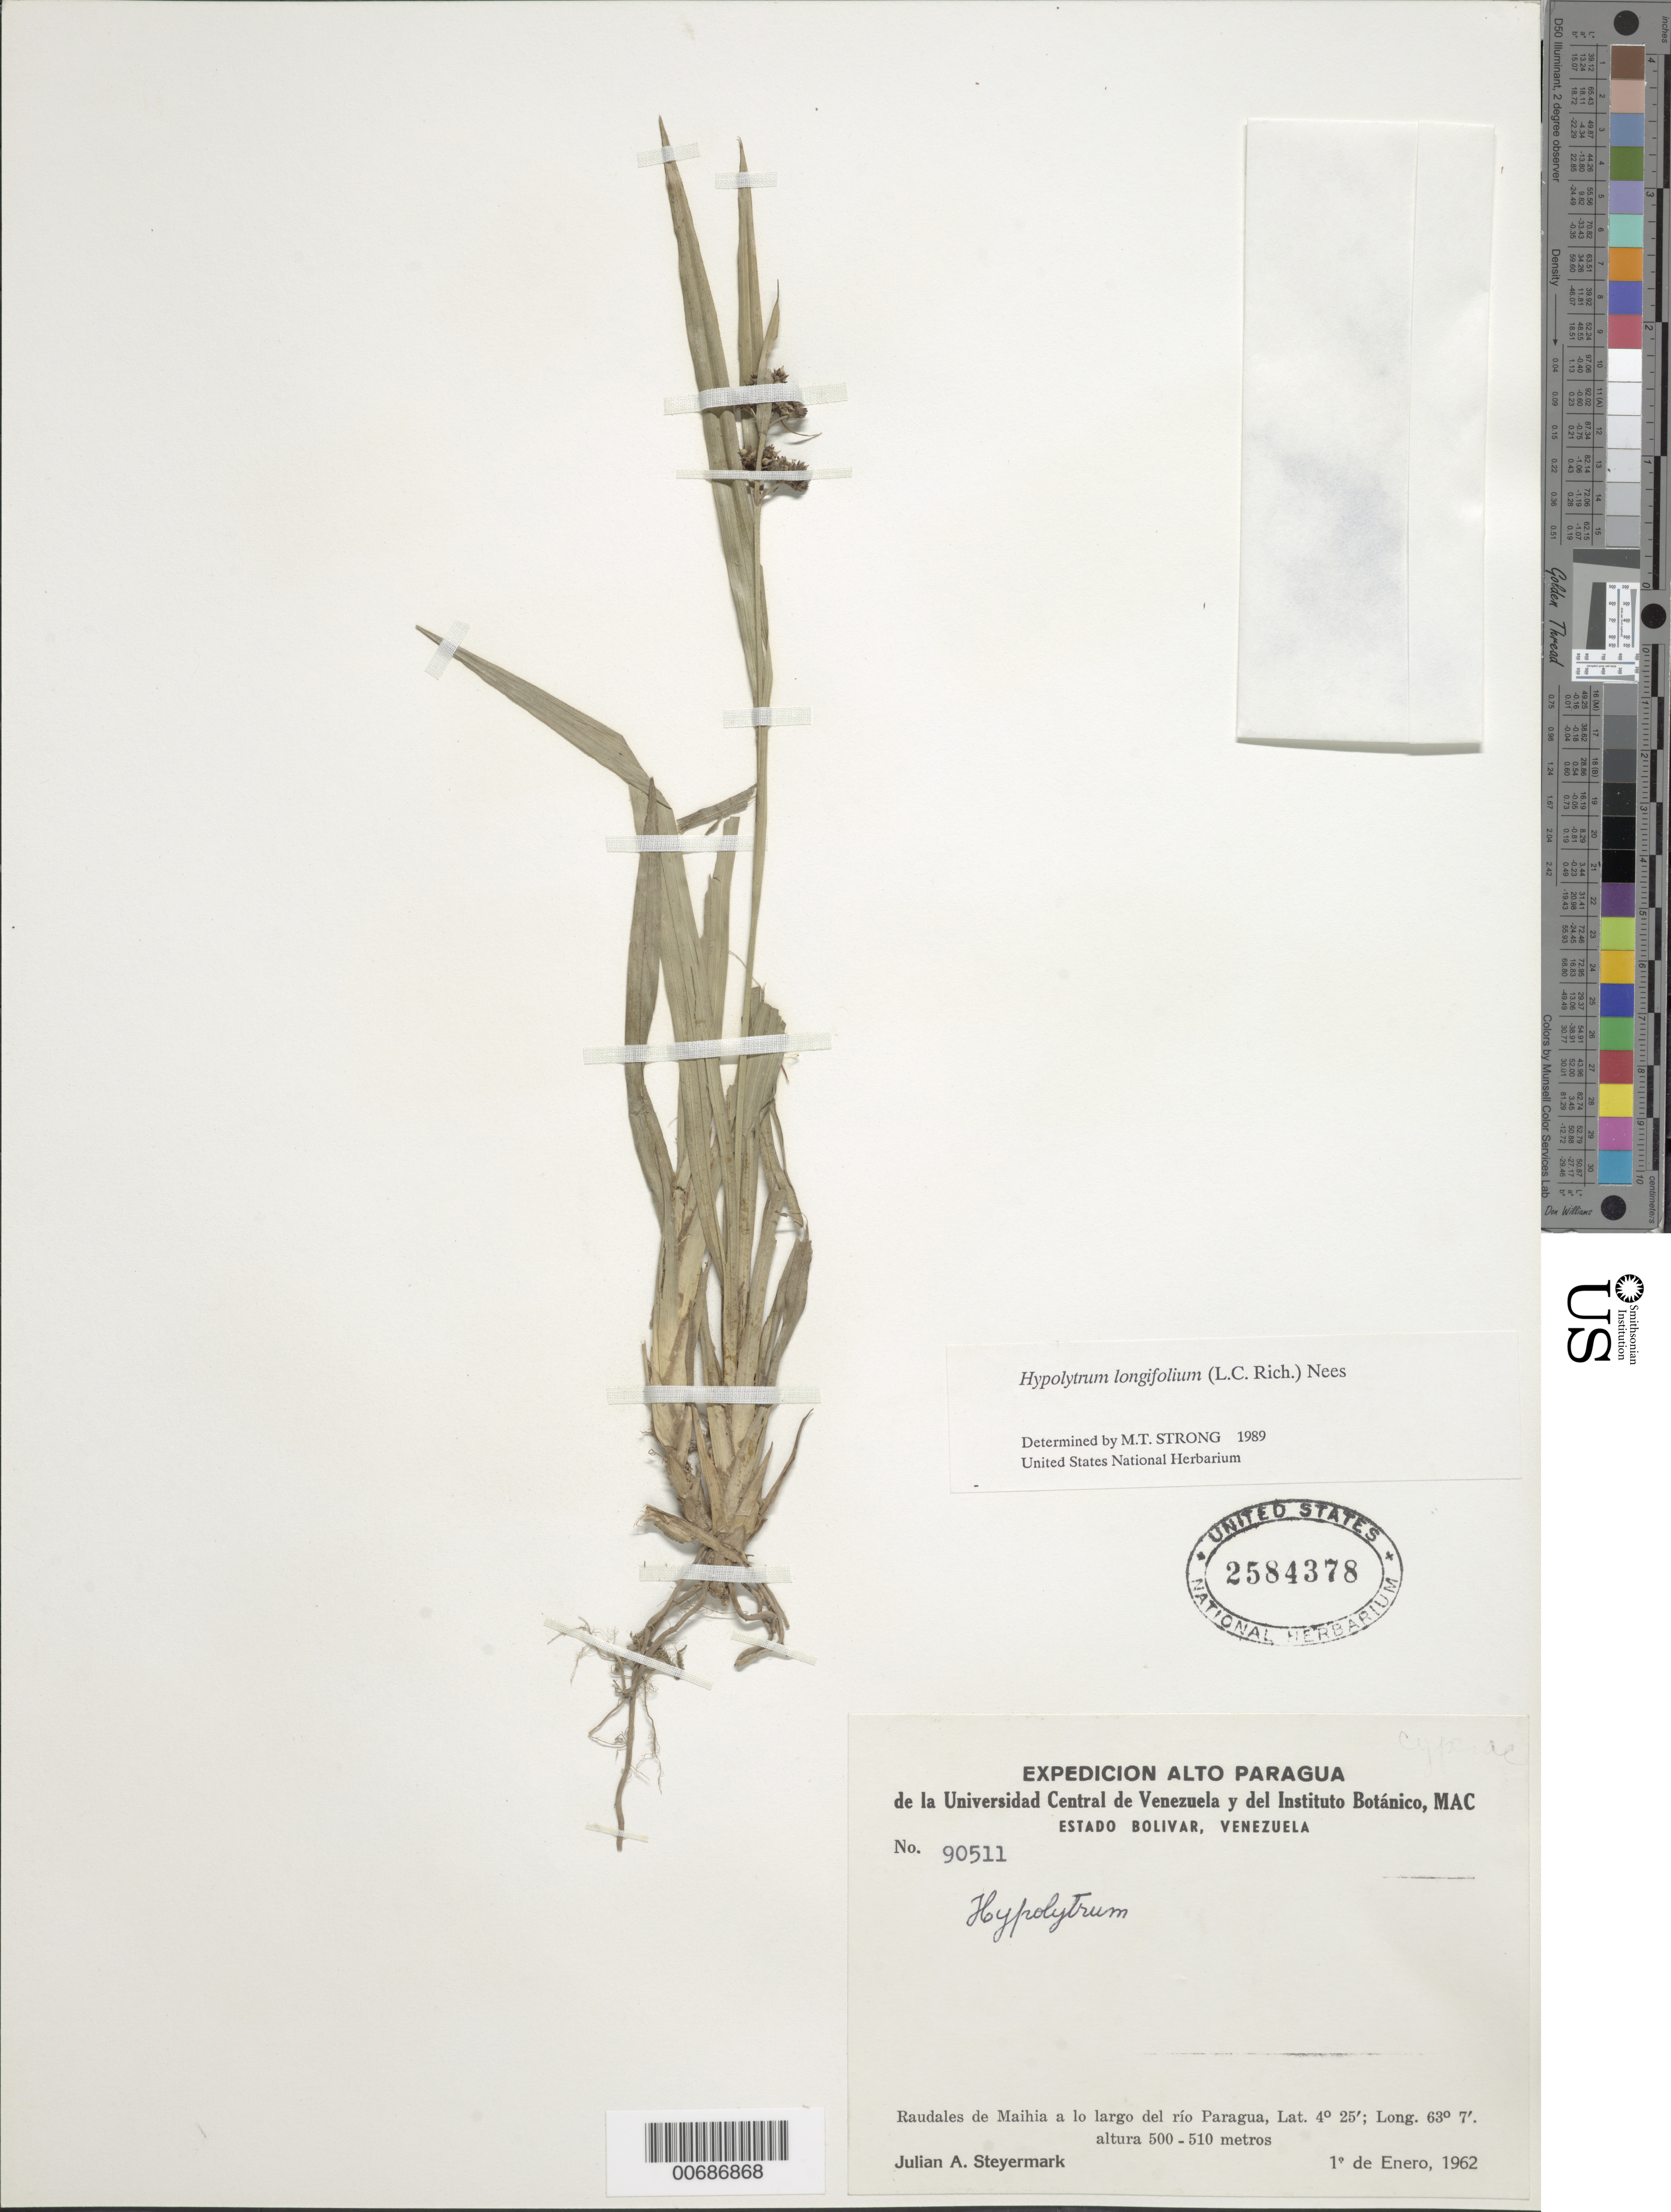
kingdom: Plantae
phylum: Tracheophyta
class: Liliopsida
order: Poales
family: Cyperaceae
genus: Hypolytrum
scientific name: Hypolytrum longifolium subsp. sylvaticum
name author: (Poepp. ex Kunth) T. Koyama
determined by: Koyama, Tetsuo M.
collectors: J. Steyermark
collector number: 90511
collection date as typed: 1-Jan-62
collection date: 1962-01-01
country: Venezuela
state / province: Bolívar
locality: Raudales de Maihia, Rió Paragua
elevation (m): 500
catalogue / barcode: US 2584378